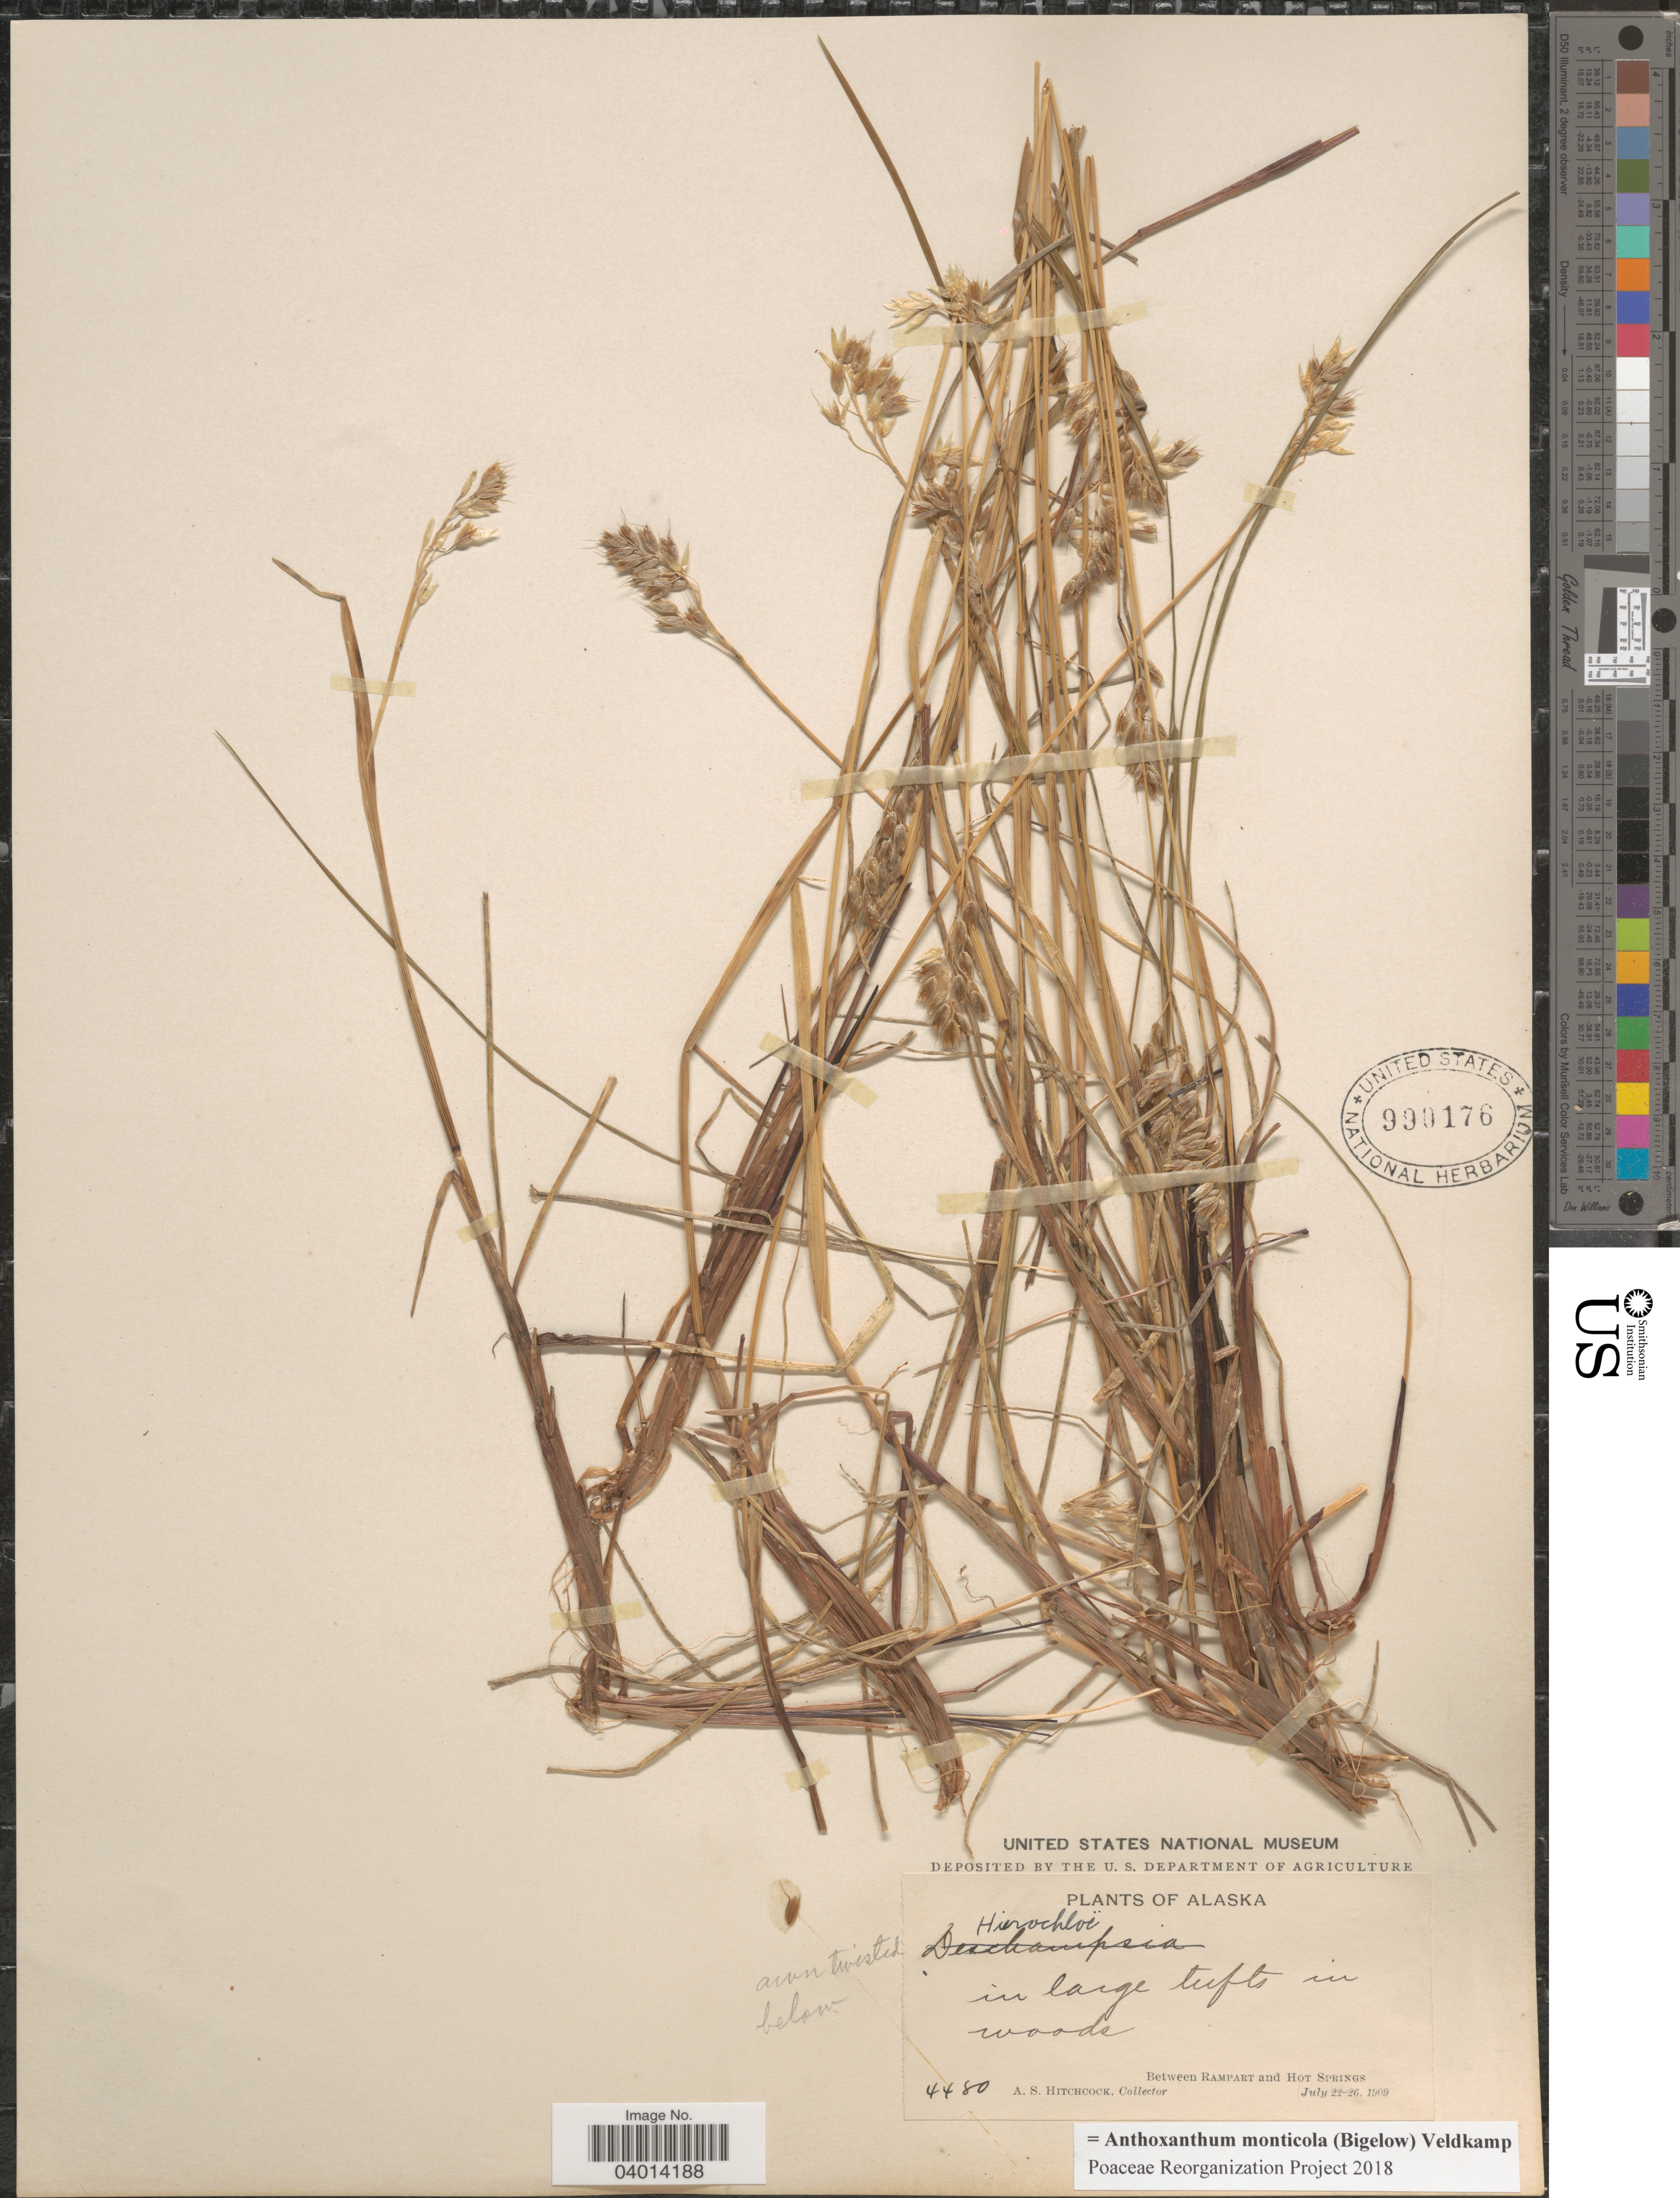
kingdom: Plantae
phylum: Tracheophyta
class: Liliopsida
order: Poales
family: Poaceae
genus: Anthoxanthum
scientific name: Anthoxanthum monticola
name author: (Bigelow) Veldkamp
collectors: A. S. Hitchcock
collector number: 4480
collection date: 1909-07-22/1909-07-26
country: United States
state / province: Alaska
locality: In large tufts in woods. Between Rampart and Hot Springs.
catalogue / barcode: US 990176